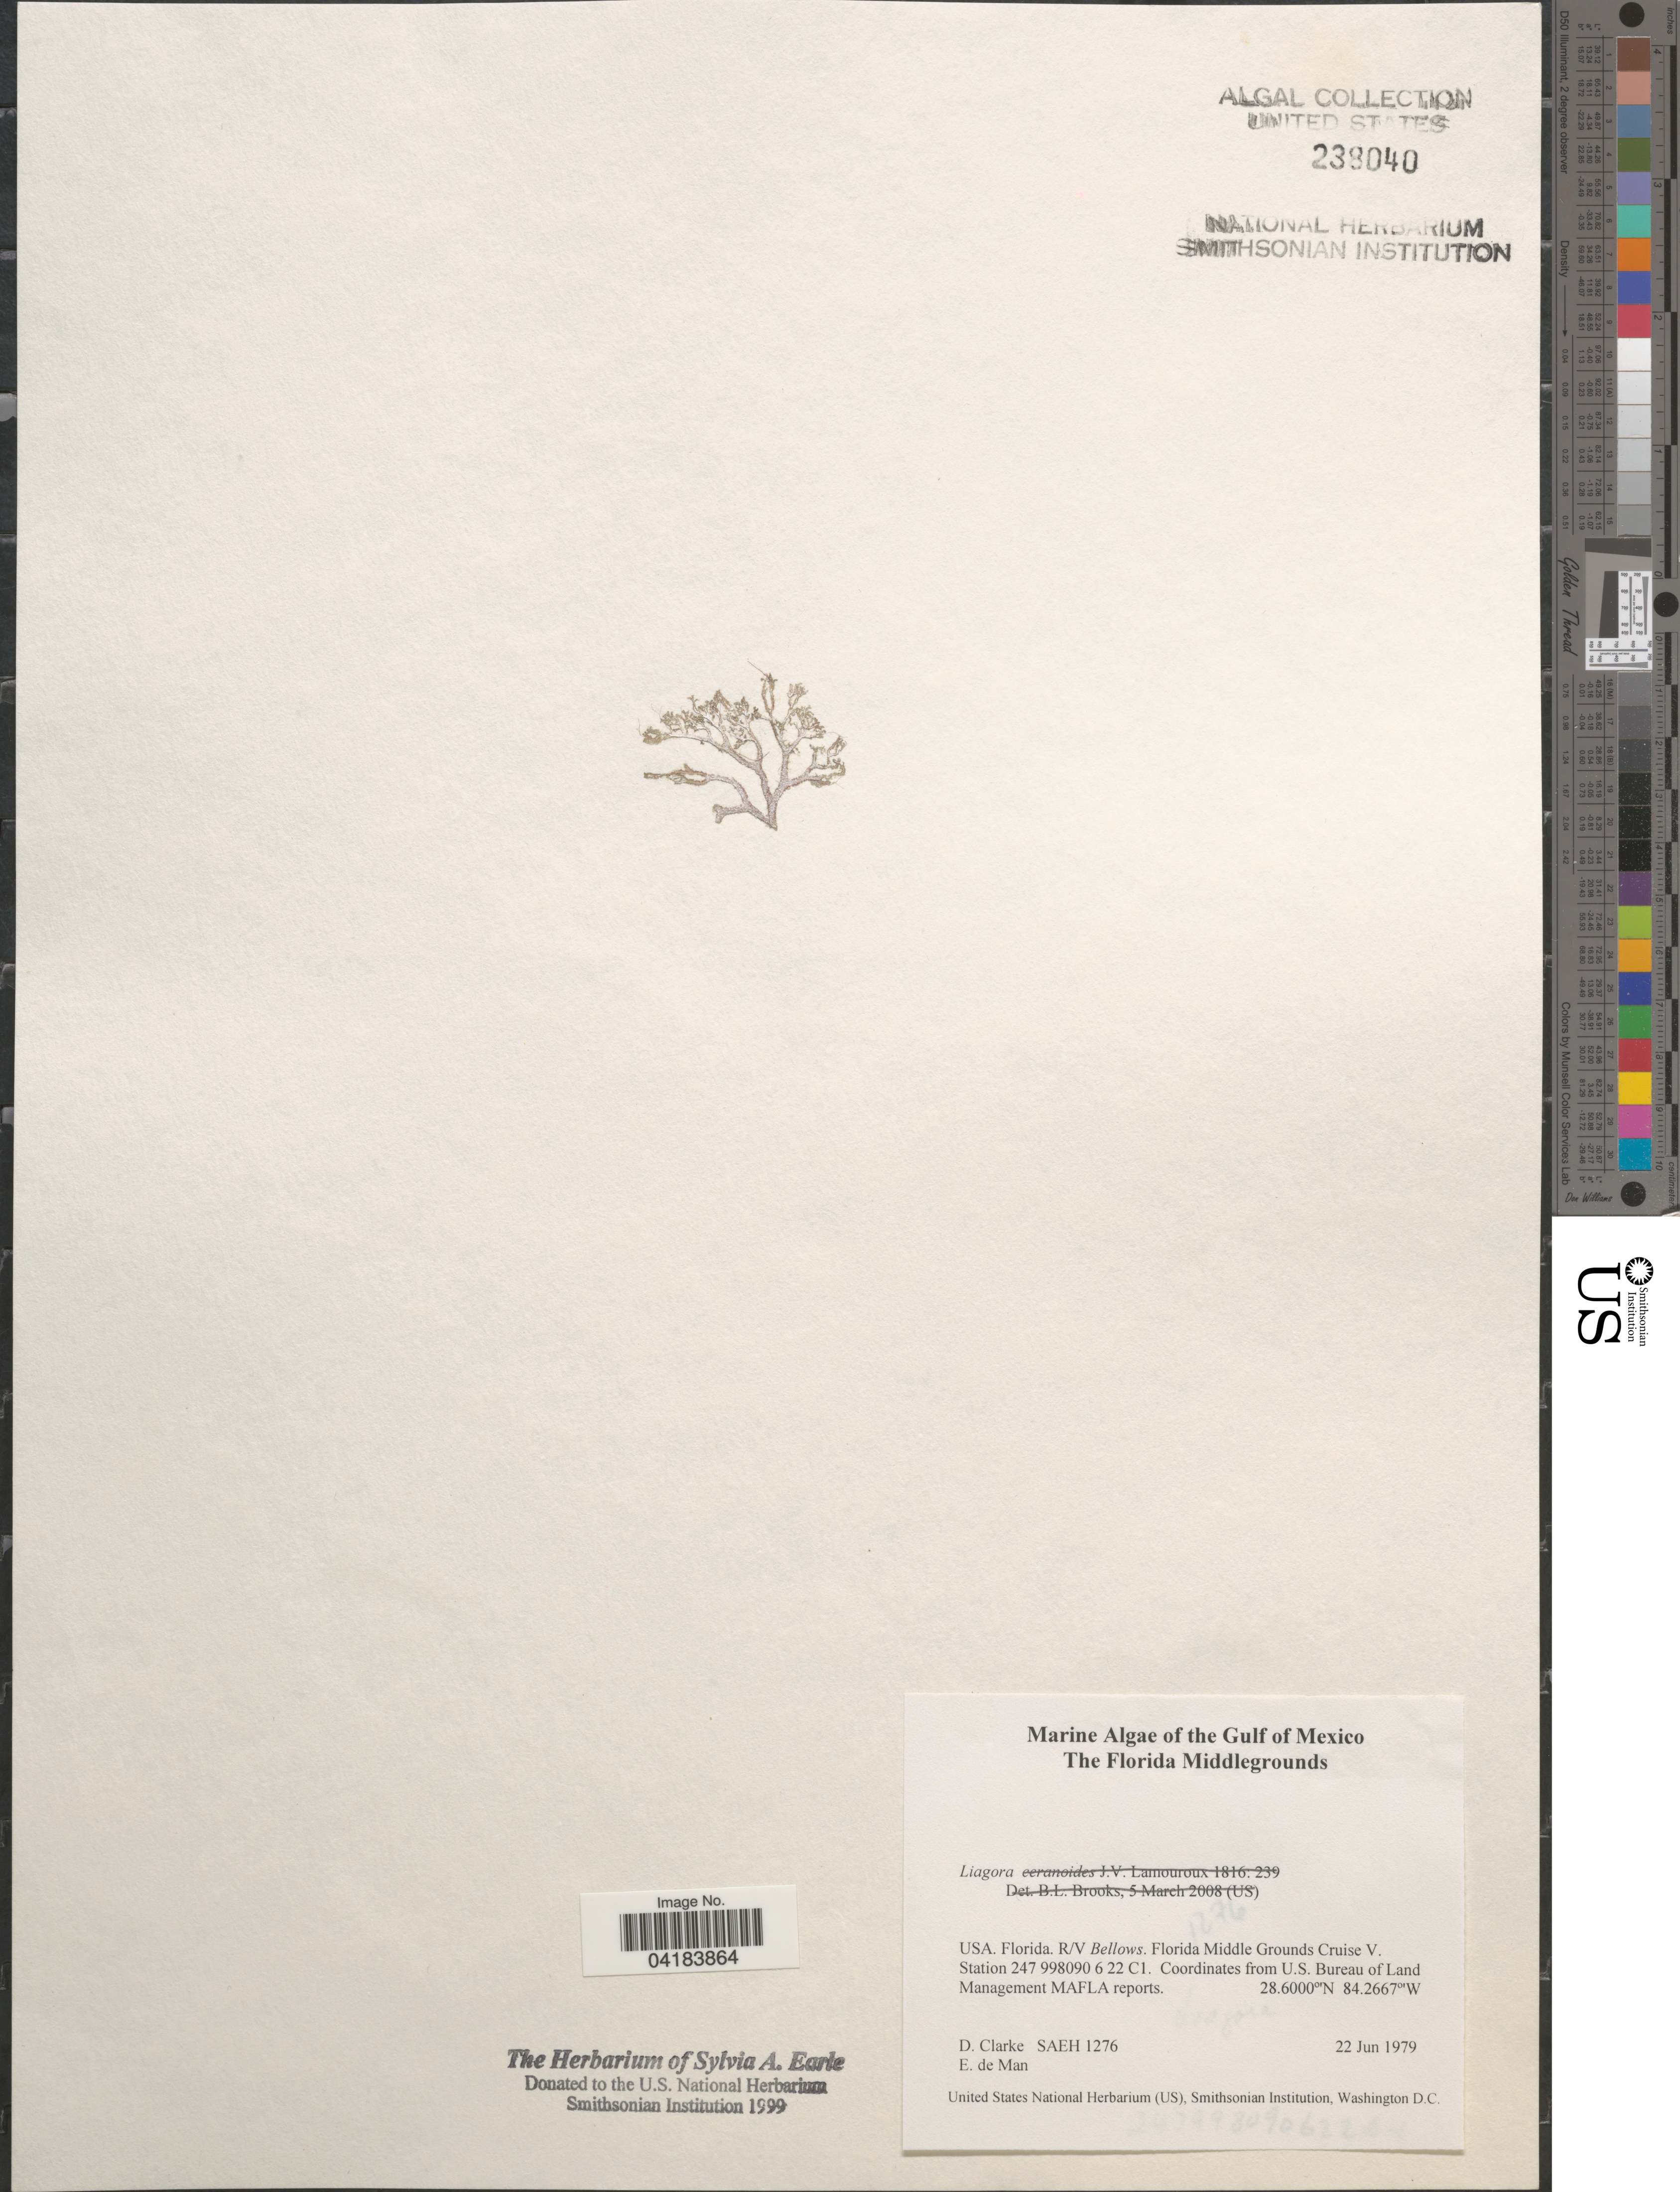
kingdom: Plantae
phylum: Rhodophyta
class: Florideophyceae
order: Nemaliales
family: Liagoraceae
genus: Liagora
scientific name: Liagora sp.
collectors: D. Clarke & E. de Man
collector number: SAEH1276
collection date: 1979-06-22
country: United States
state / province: Florida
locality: Gulf of Mexico. R/V Bellows. Florida Middle Grounds Cruise V. Station 247 998090 6 22 C1.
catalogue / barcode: US 238040